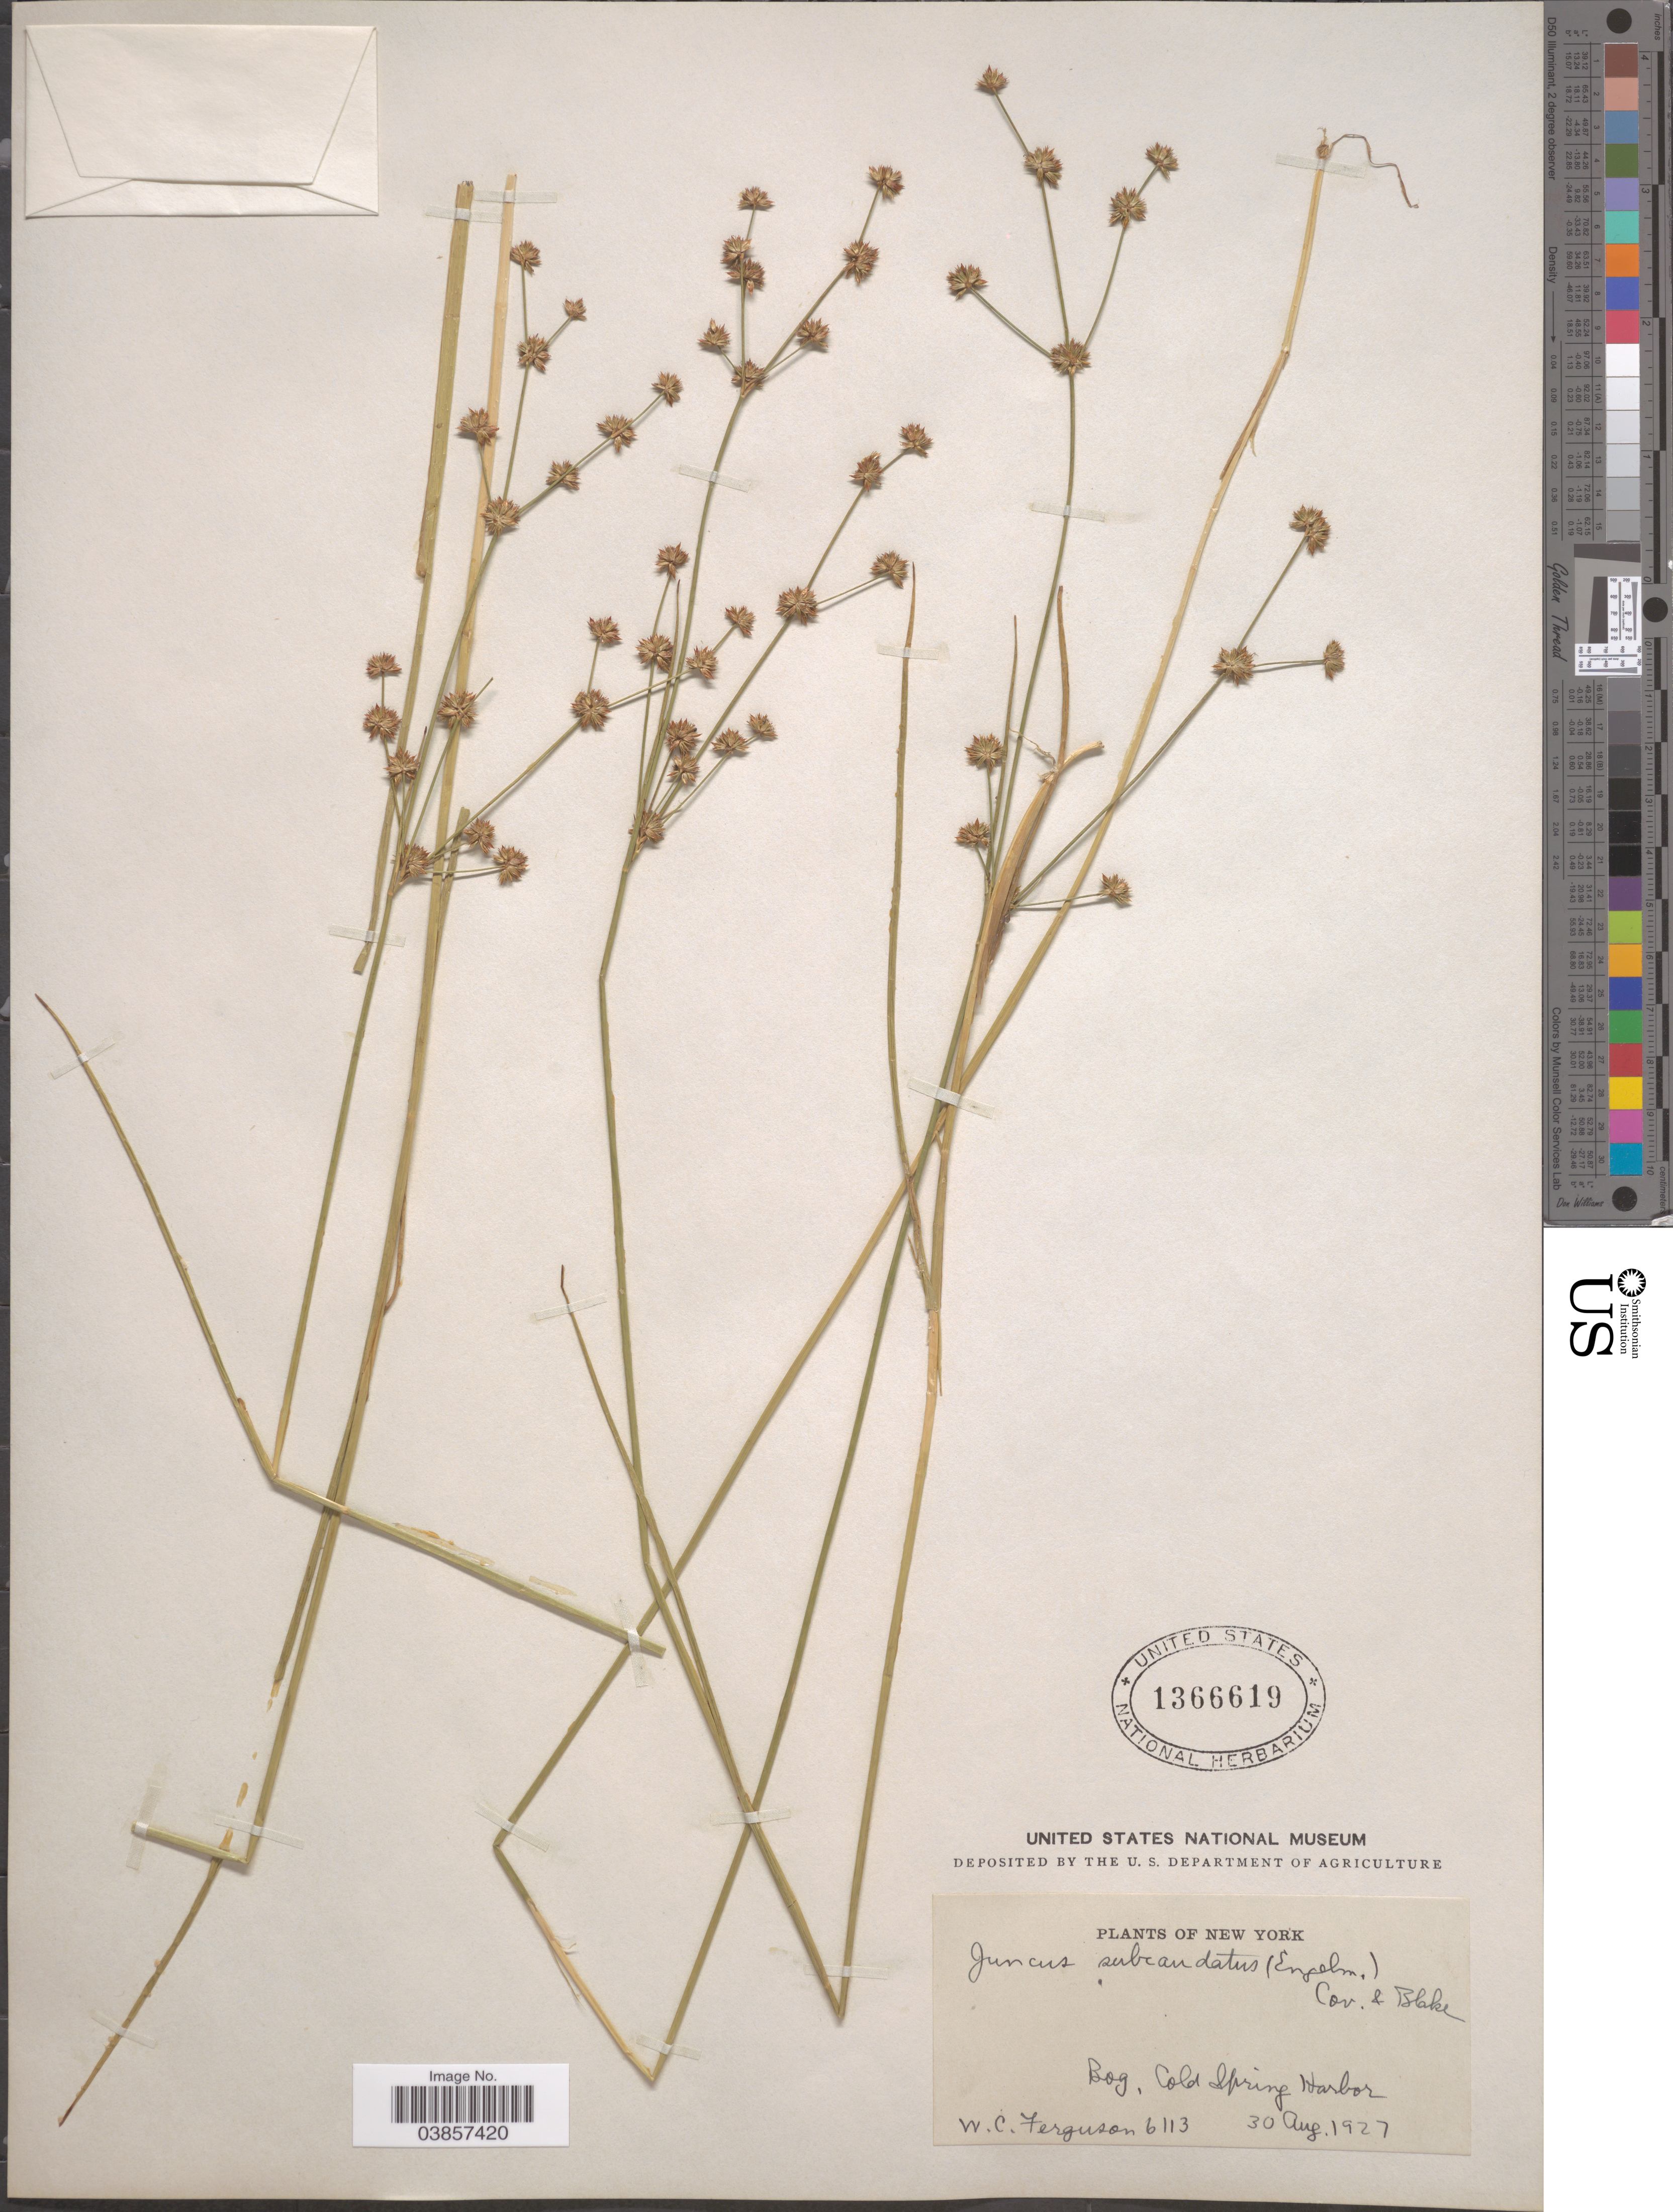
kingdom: Plantae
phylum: Tracheophyta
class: Liliopsida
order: Poales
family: Juncaceae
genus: Juncus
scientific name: Juncus subcaudatus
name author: (Engelm. ex A. Gray) Coville & S.F. Blake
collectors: W. Ferguson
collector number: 6113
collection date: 1927-08-30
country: United States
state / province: New York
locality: Bog, Cold Spring Harbor.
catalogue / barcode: US 1366619